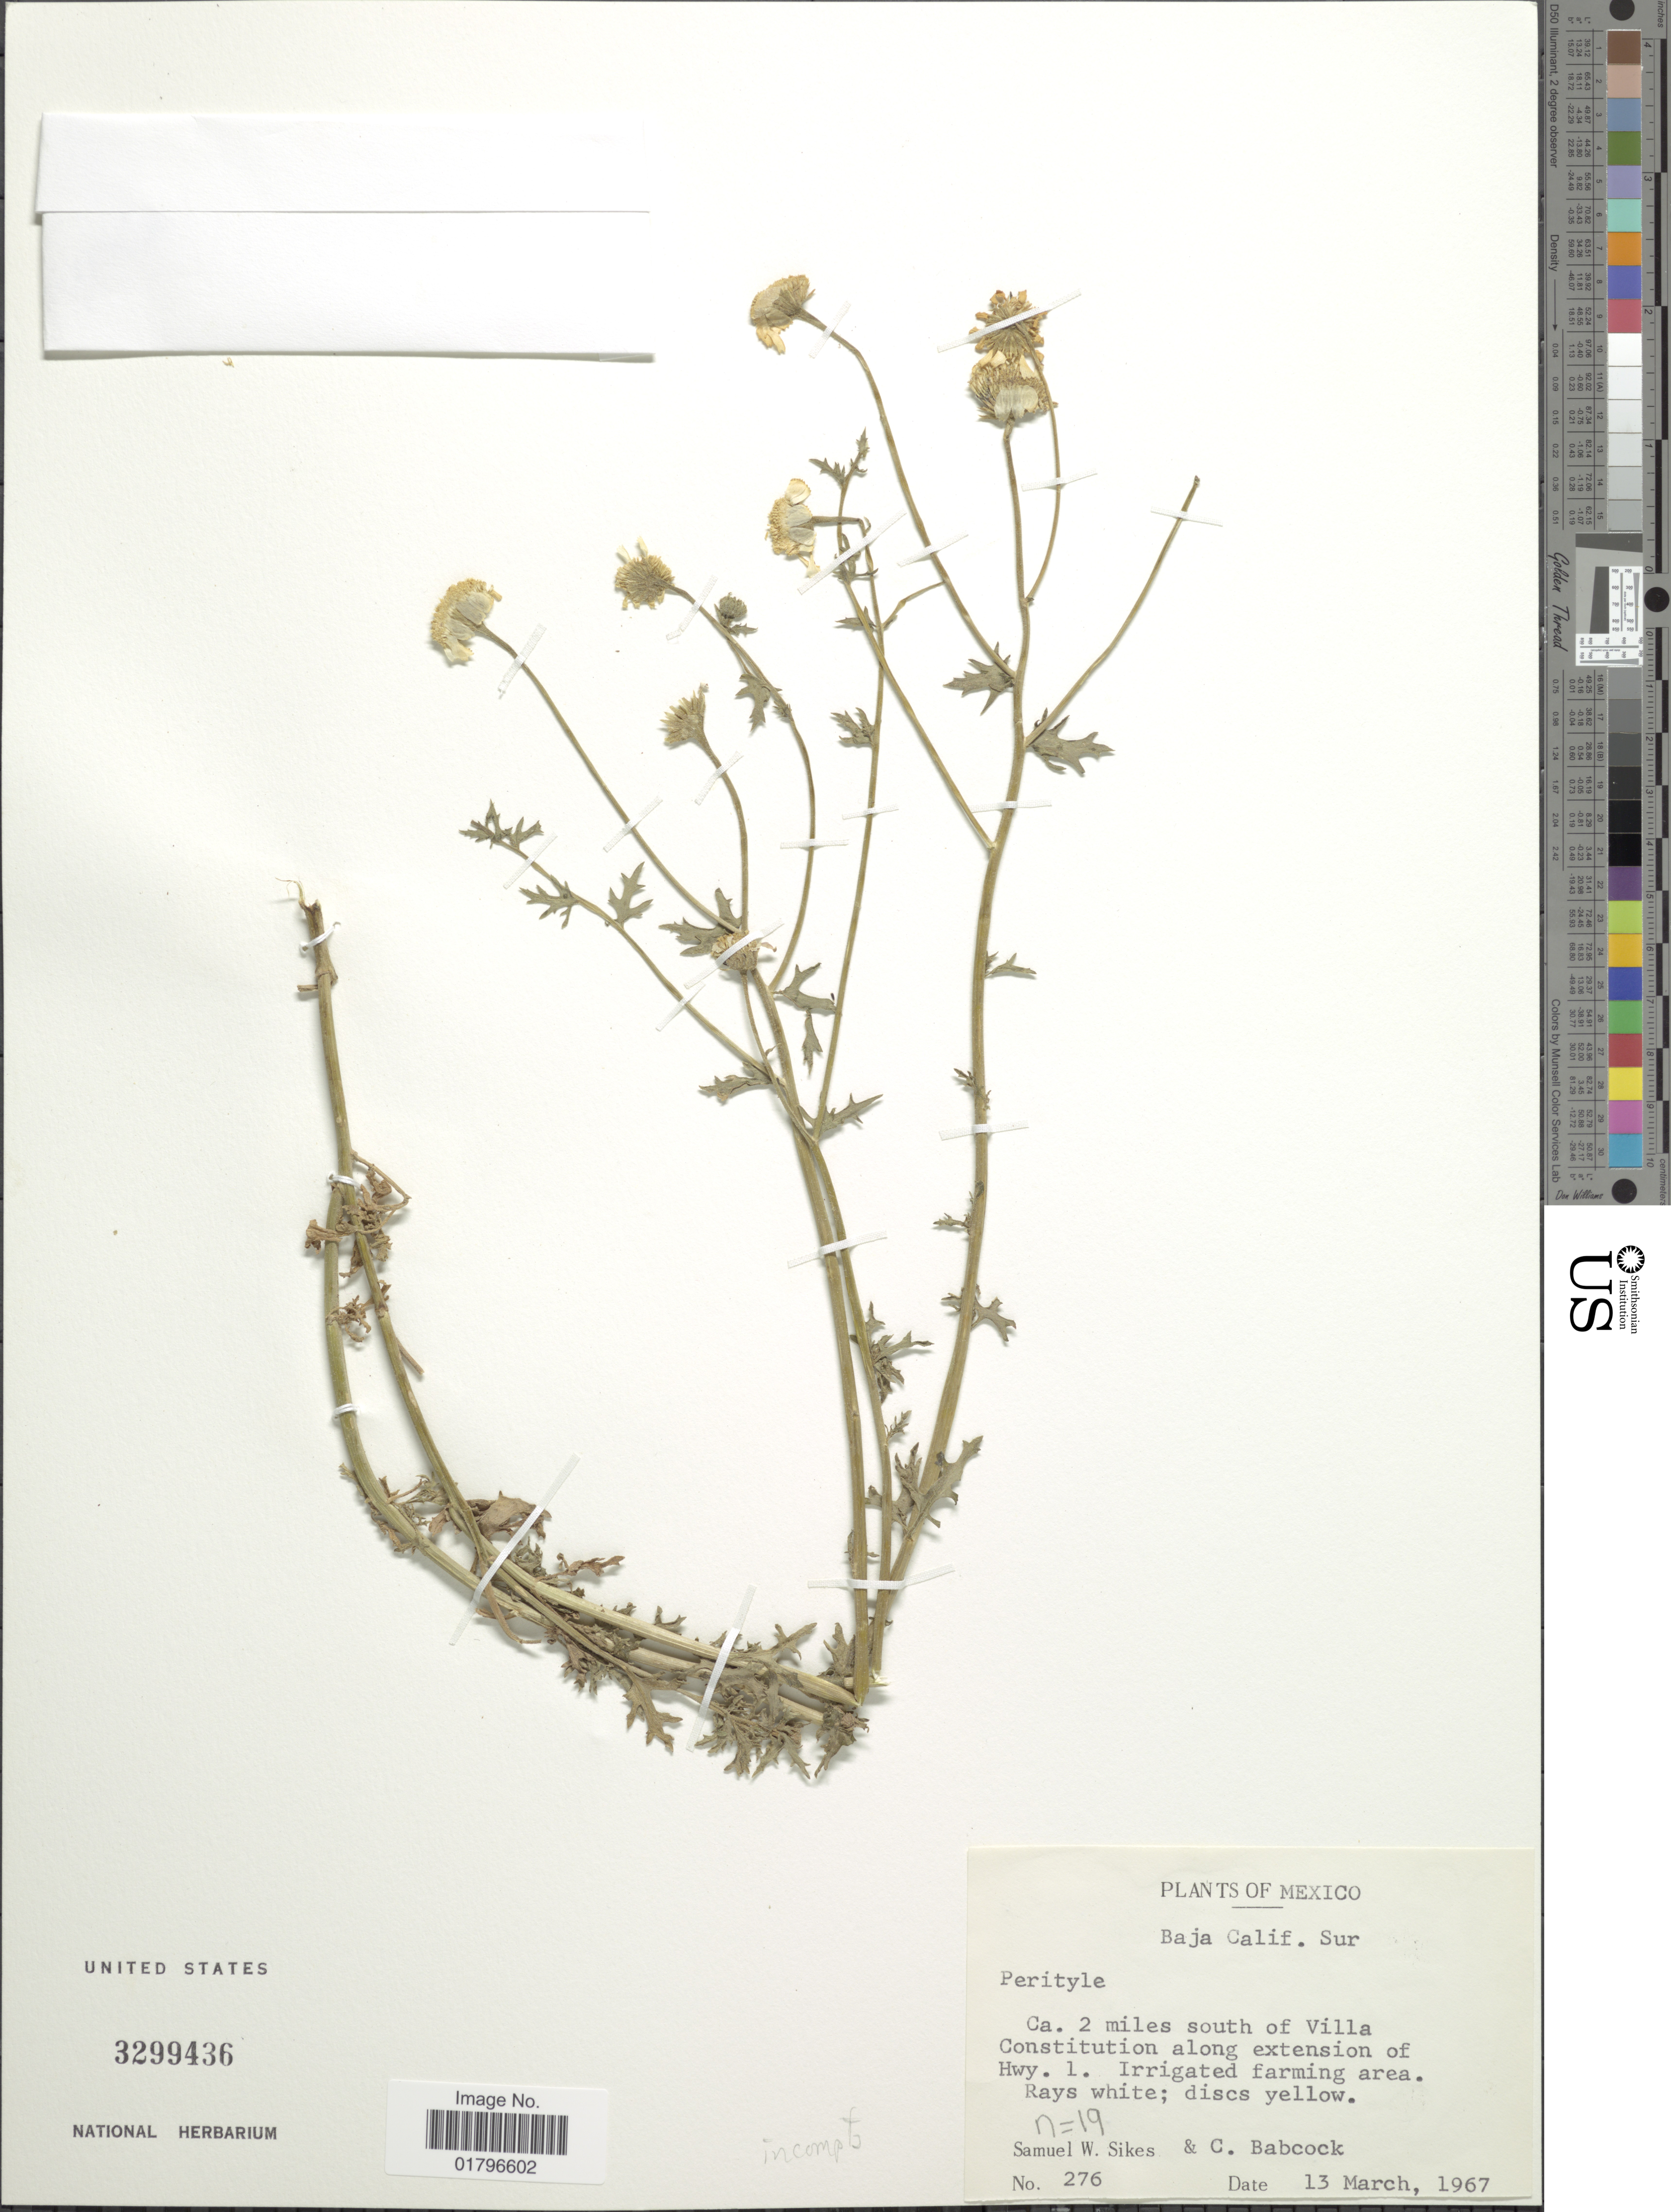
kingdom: Plantae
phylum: Tracheophyta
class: Magnoliopsida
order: Asterales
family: Asteraceae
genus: Perityle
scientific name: Perityle incompta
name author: Brandegee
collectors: S. Sikes & C. Babcock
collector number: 276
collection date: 1967-03-13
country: Mexico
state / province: Baja California Sur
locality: Ca. 2 miles south of Villa Constitution along extension of Hwy. 1.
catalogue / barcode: US 3299436